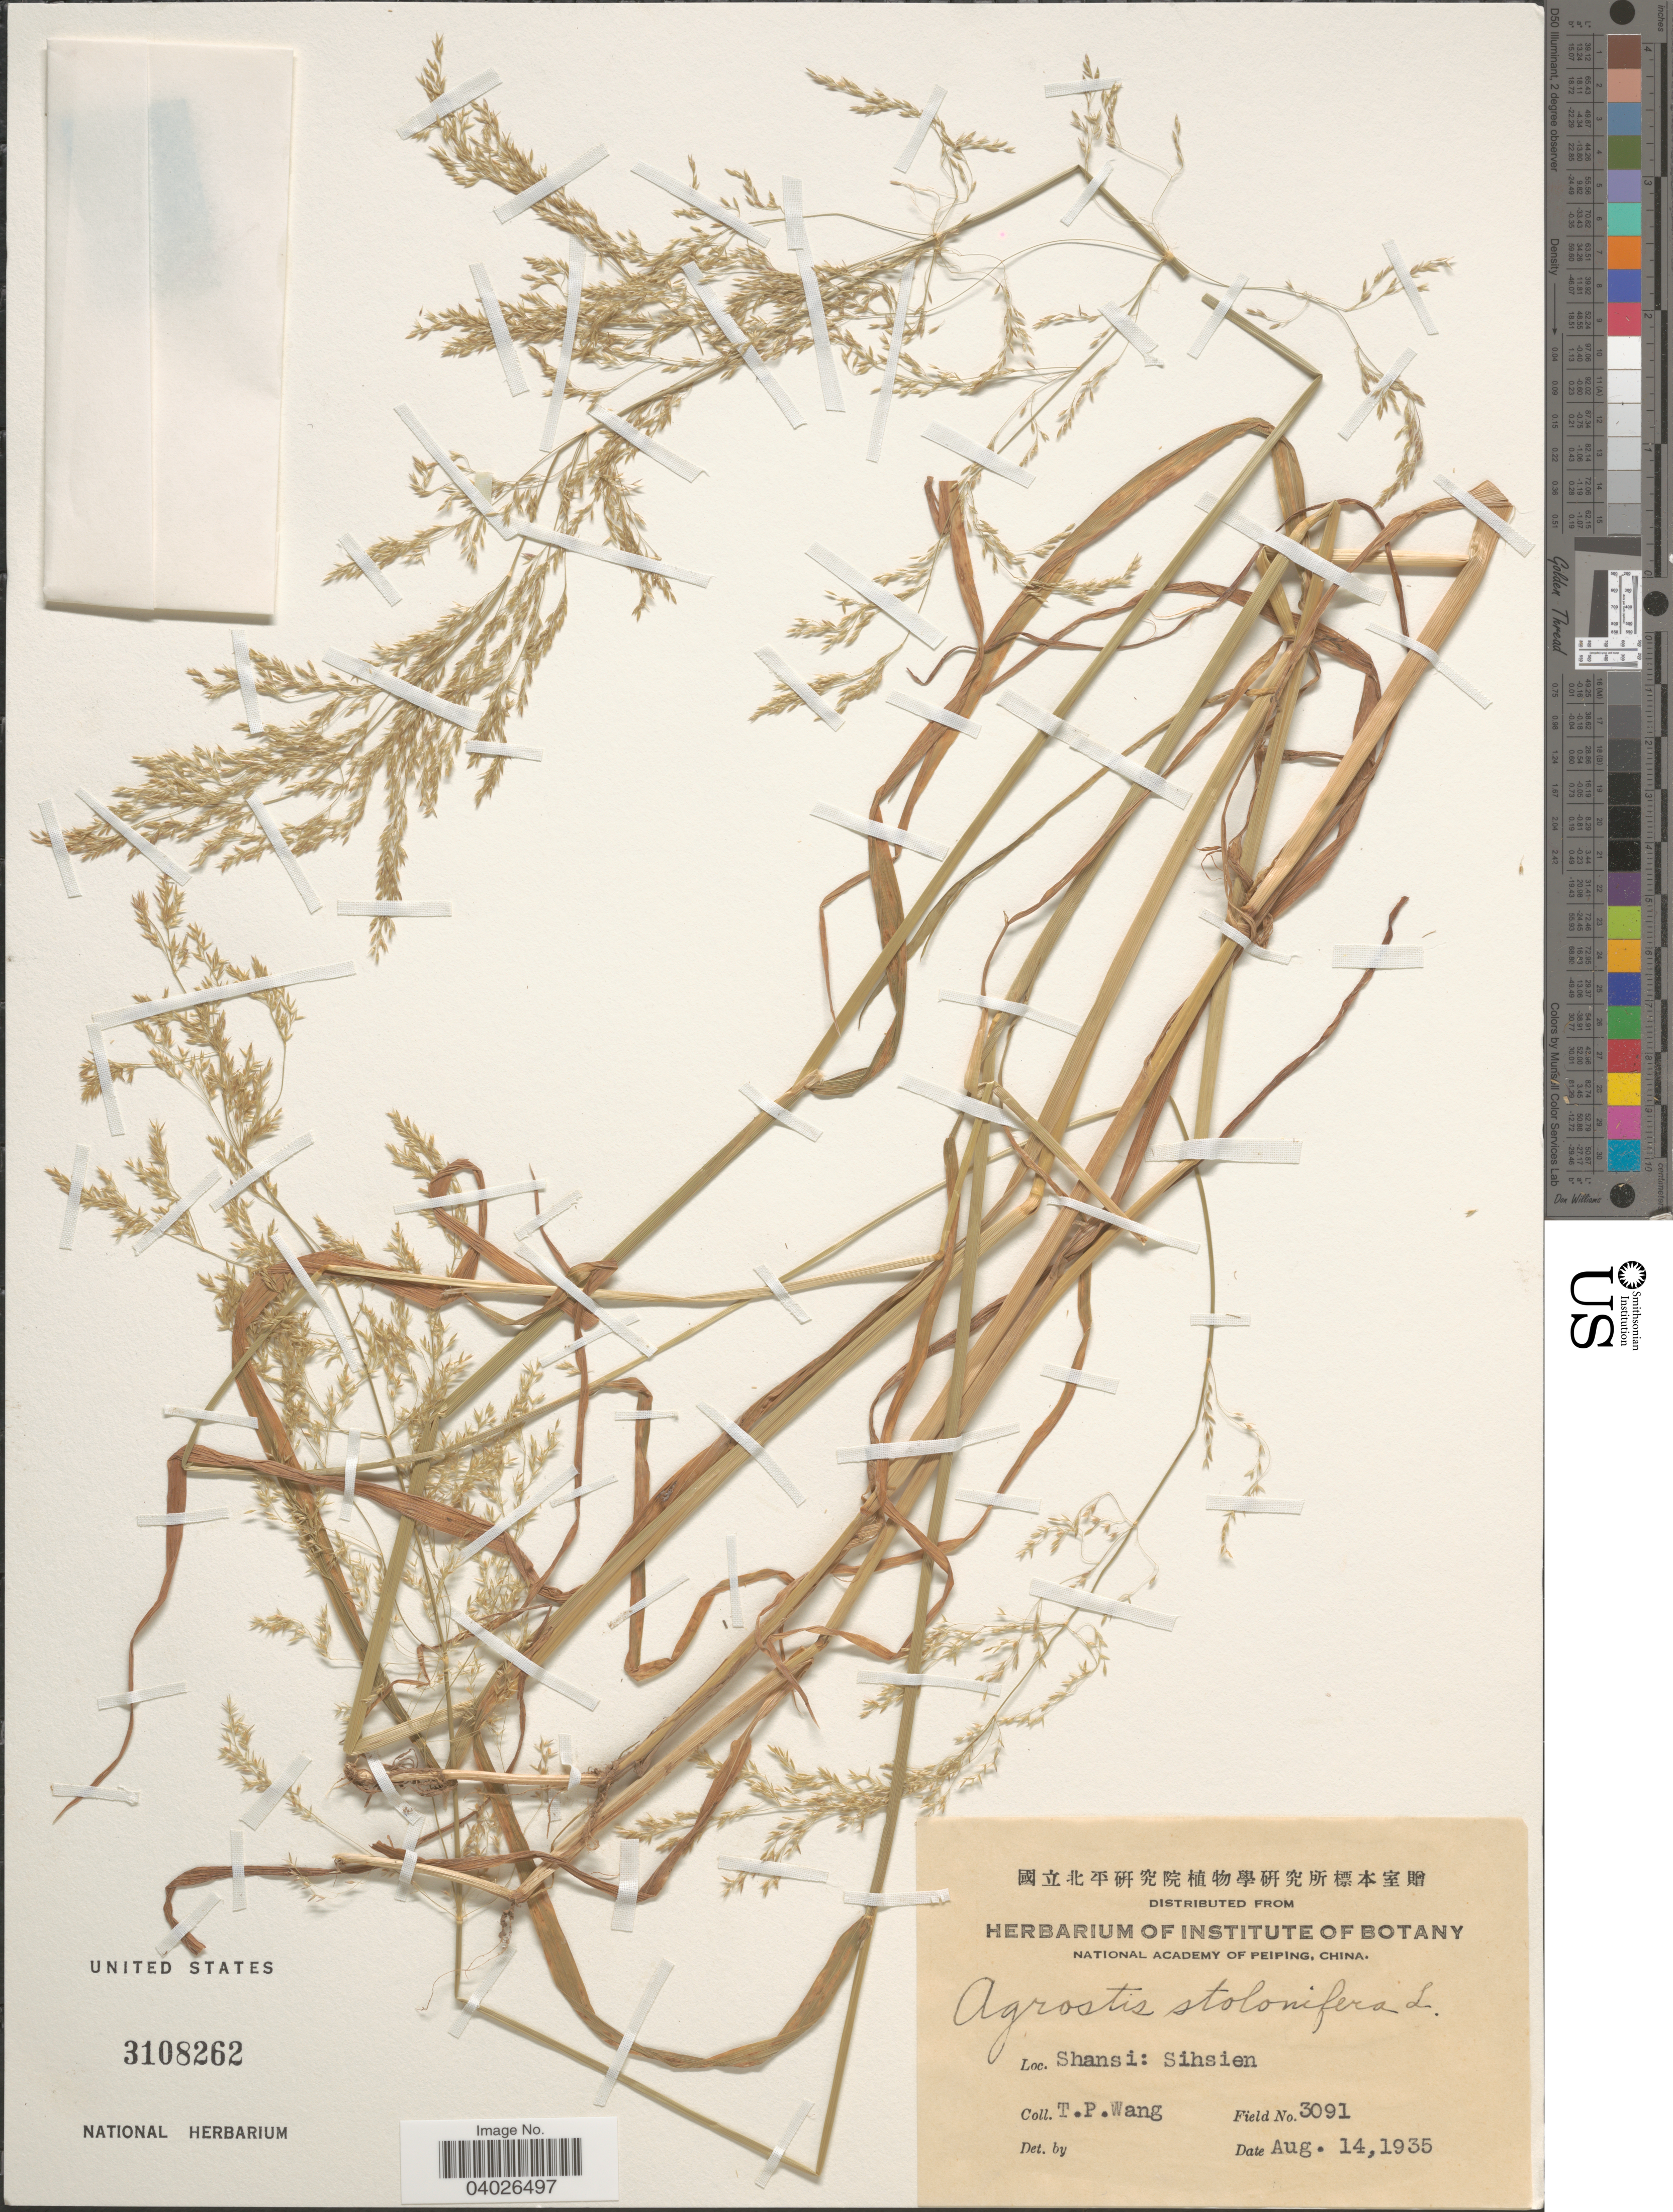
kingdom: Plantae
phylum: Tracheophyta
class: Liliopsida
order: Poales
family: Poaceae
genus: Agrostis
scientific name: Agrostis stolonifera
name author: L.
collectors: T. Wang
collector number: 3091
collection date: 1935-08-14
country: China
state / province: Shanxi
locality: Shansi: Sihsien.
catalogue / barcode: US 3108262